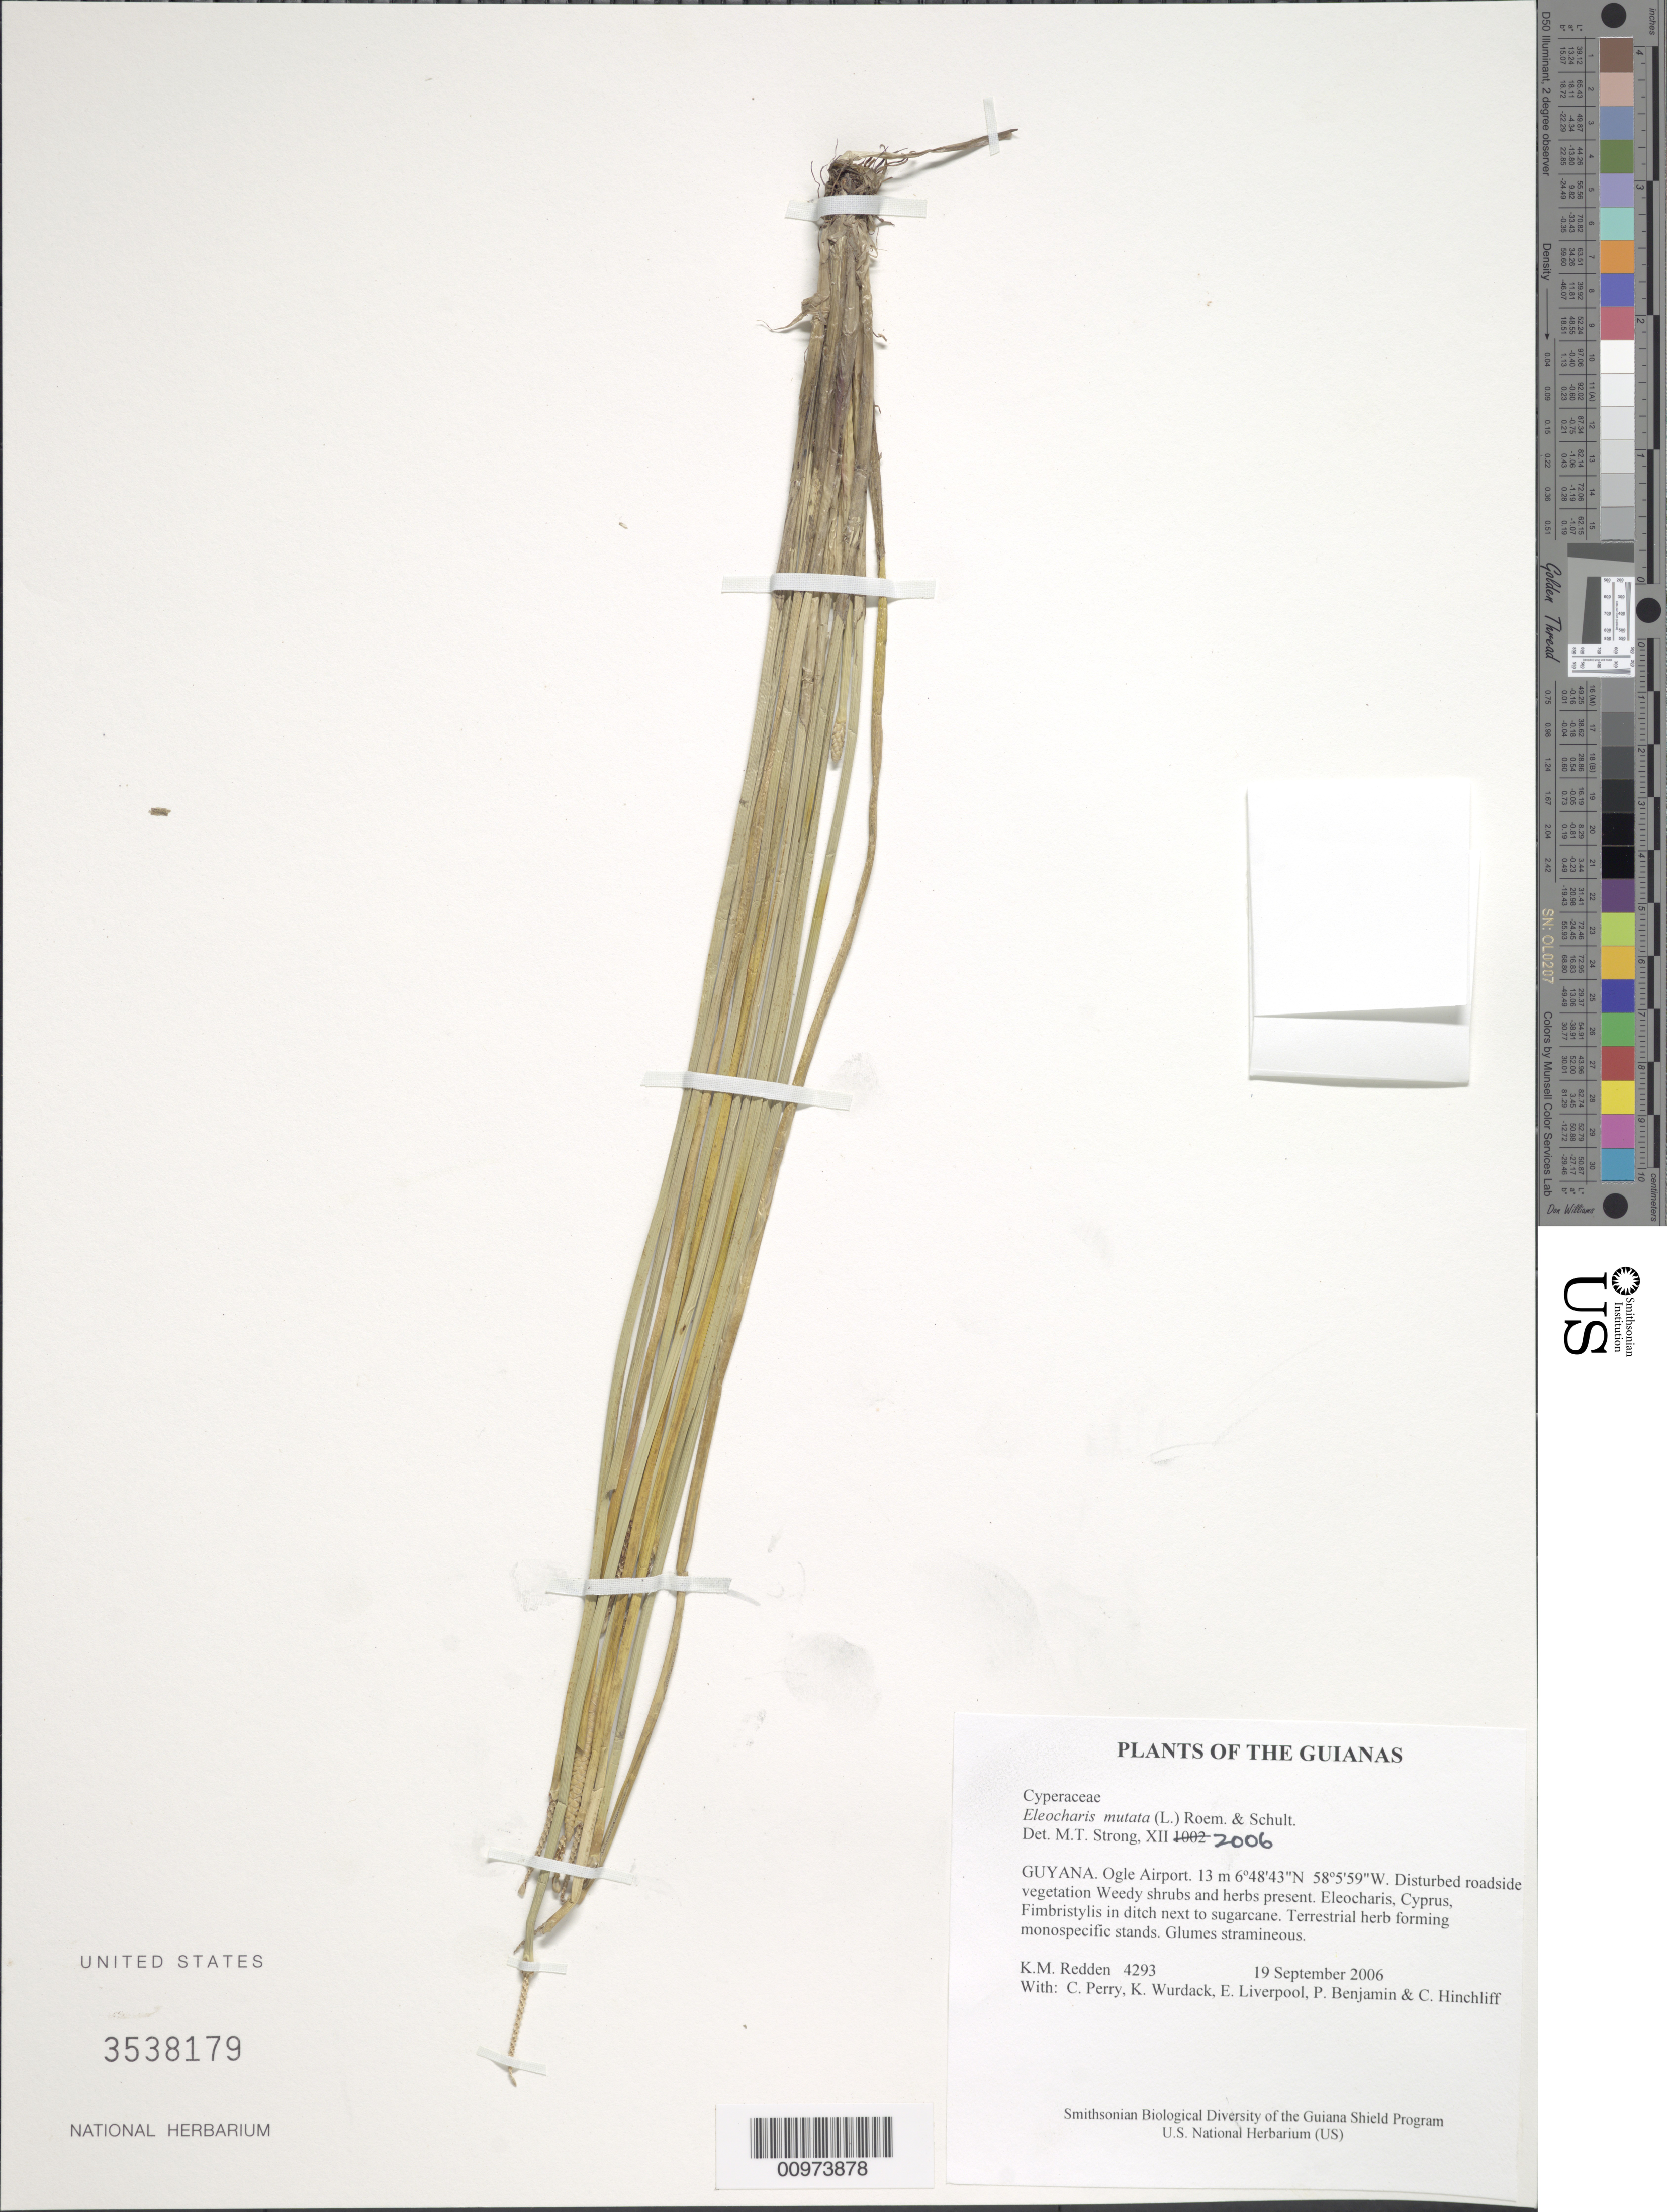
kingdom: Plantae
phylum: Tracheophyta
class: Liliopsida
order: Poales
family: Cyperaceae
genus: Eleocharis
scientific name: Eleocharis mutata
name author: (L.) Roem. & Schult.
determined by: Strong, M. T., (US), Smithsonian Institution - National Museum of Natural History (UNITED STATES)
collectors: K. M. Redden, C. Perry, K. Wurdack, E. Liverpool, P. Benjamin & C. E. Hinchliff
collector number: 4293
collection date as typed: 19 September 2006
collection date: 2006-09-19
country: Guyana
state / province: Demerara-Mahaica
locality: Ogle Airport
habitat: Disturbed roadside vegetation. Weedy shrubs and herbs present. Eleocharis, Cyprus, Fimbristylis in ditch next to sugarcane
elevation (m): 13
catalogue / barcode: US 3538179